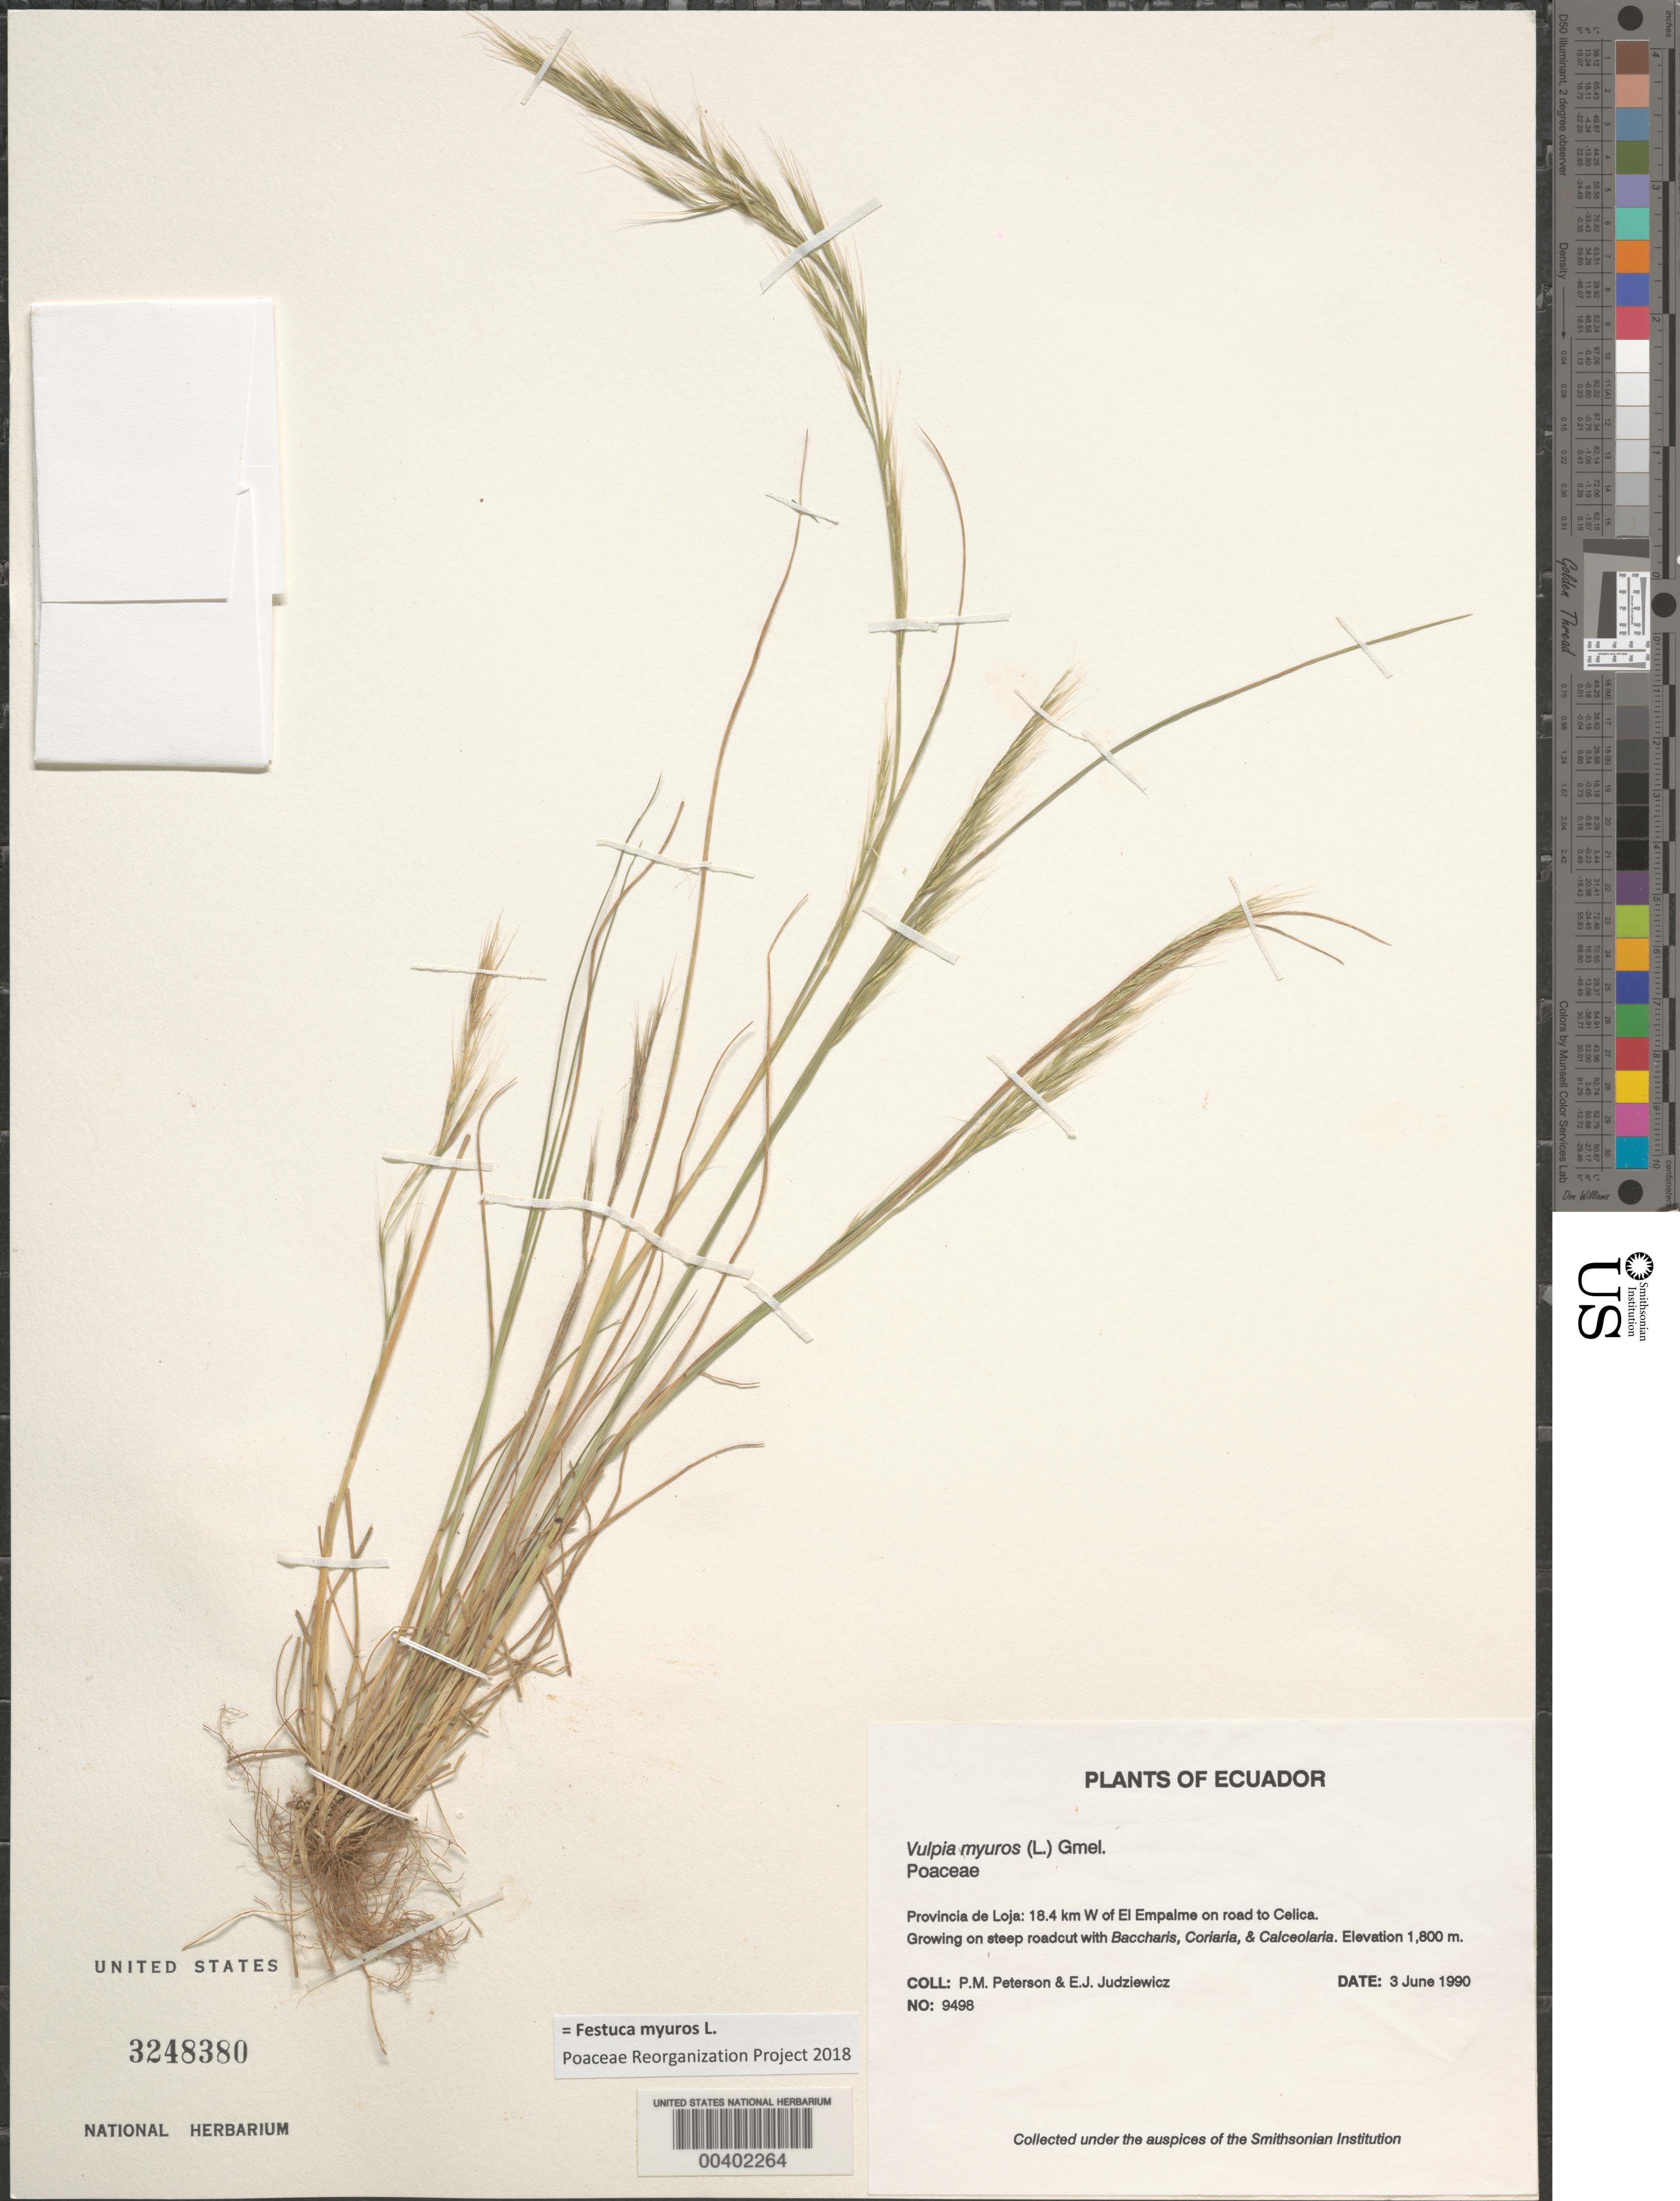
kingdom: Plantae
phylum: Tracheophyta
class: Liliopsida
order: Poales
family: Poaceae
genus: Festuca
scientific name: Festuca myuros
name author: L.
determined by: Poaceae Reorganization Project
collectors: P. M. Peterson & E. J. Judziewicz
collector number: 09498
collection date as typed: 03 Jun 1990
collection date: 1990-06-03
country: Ecuador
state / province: Loja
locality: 18.4 km W of El Empalme on road to Celica.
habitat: Growing on steep roadcut with Baccharis, Coriaria, & Calceolaria.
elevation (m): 1800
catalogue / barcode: US 3248380